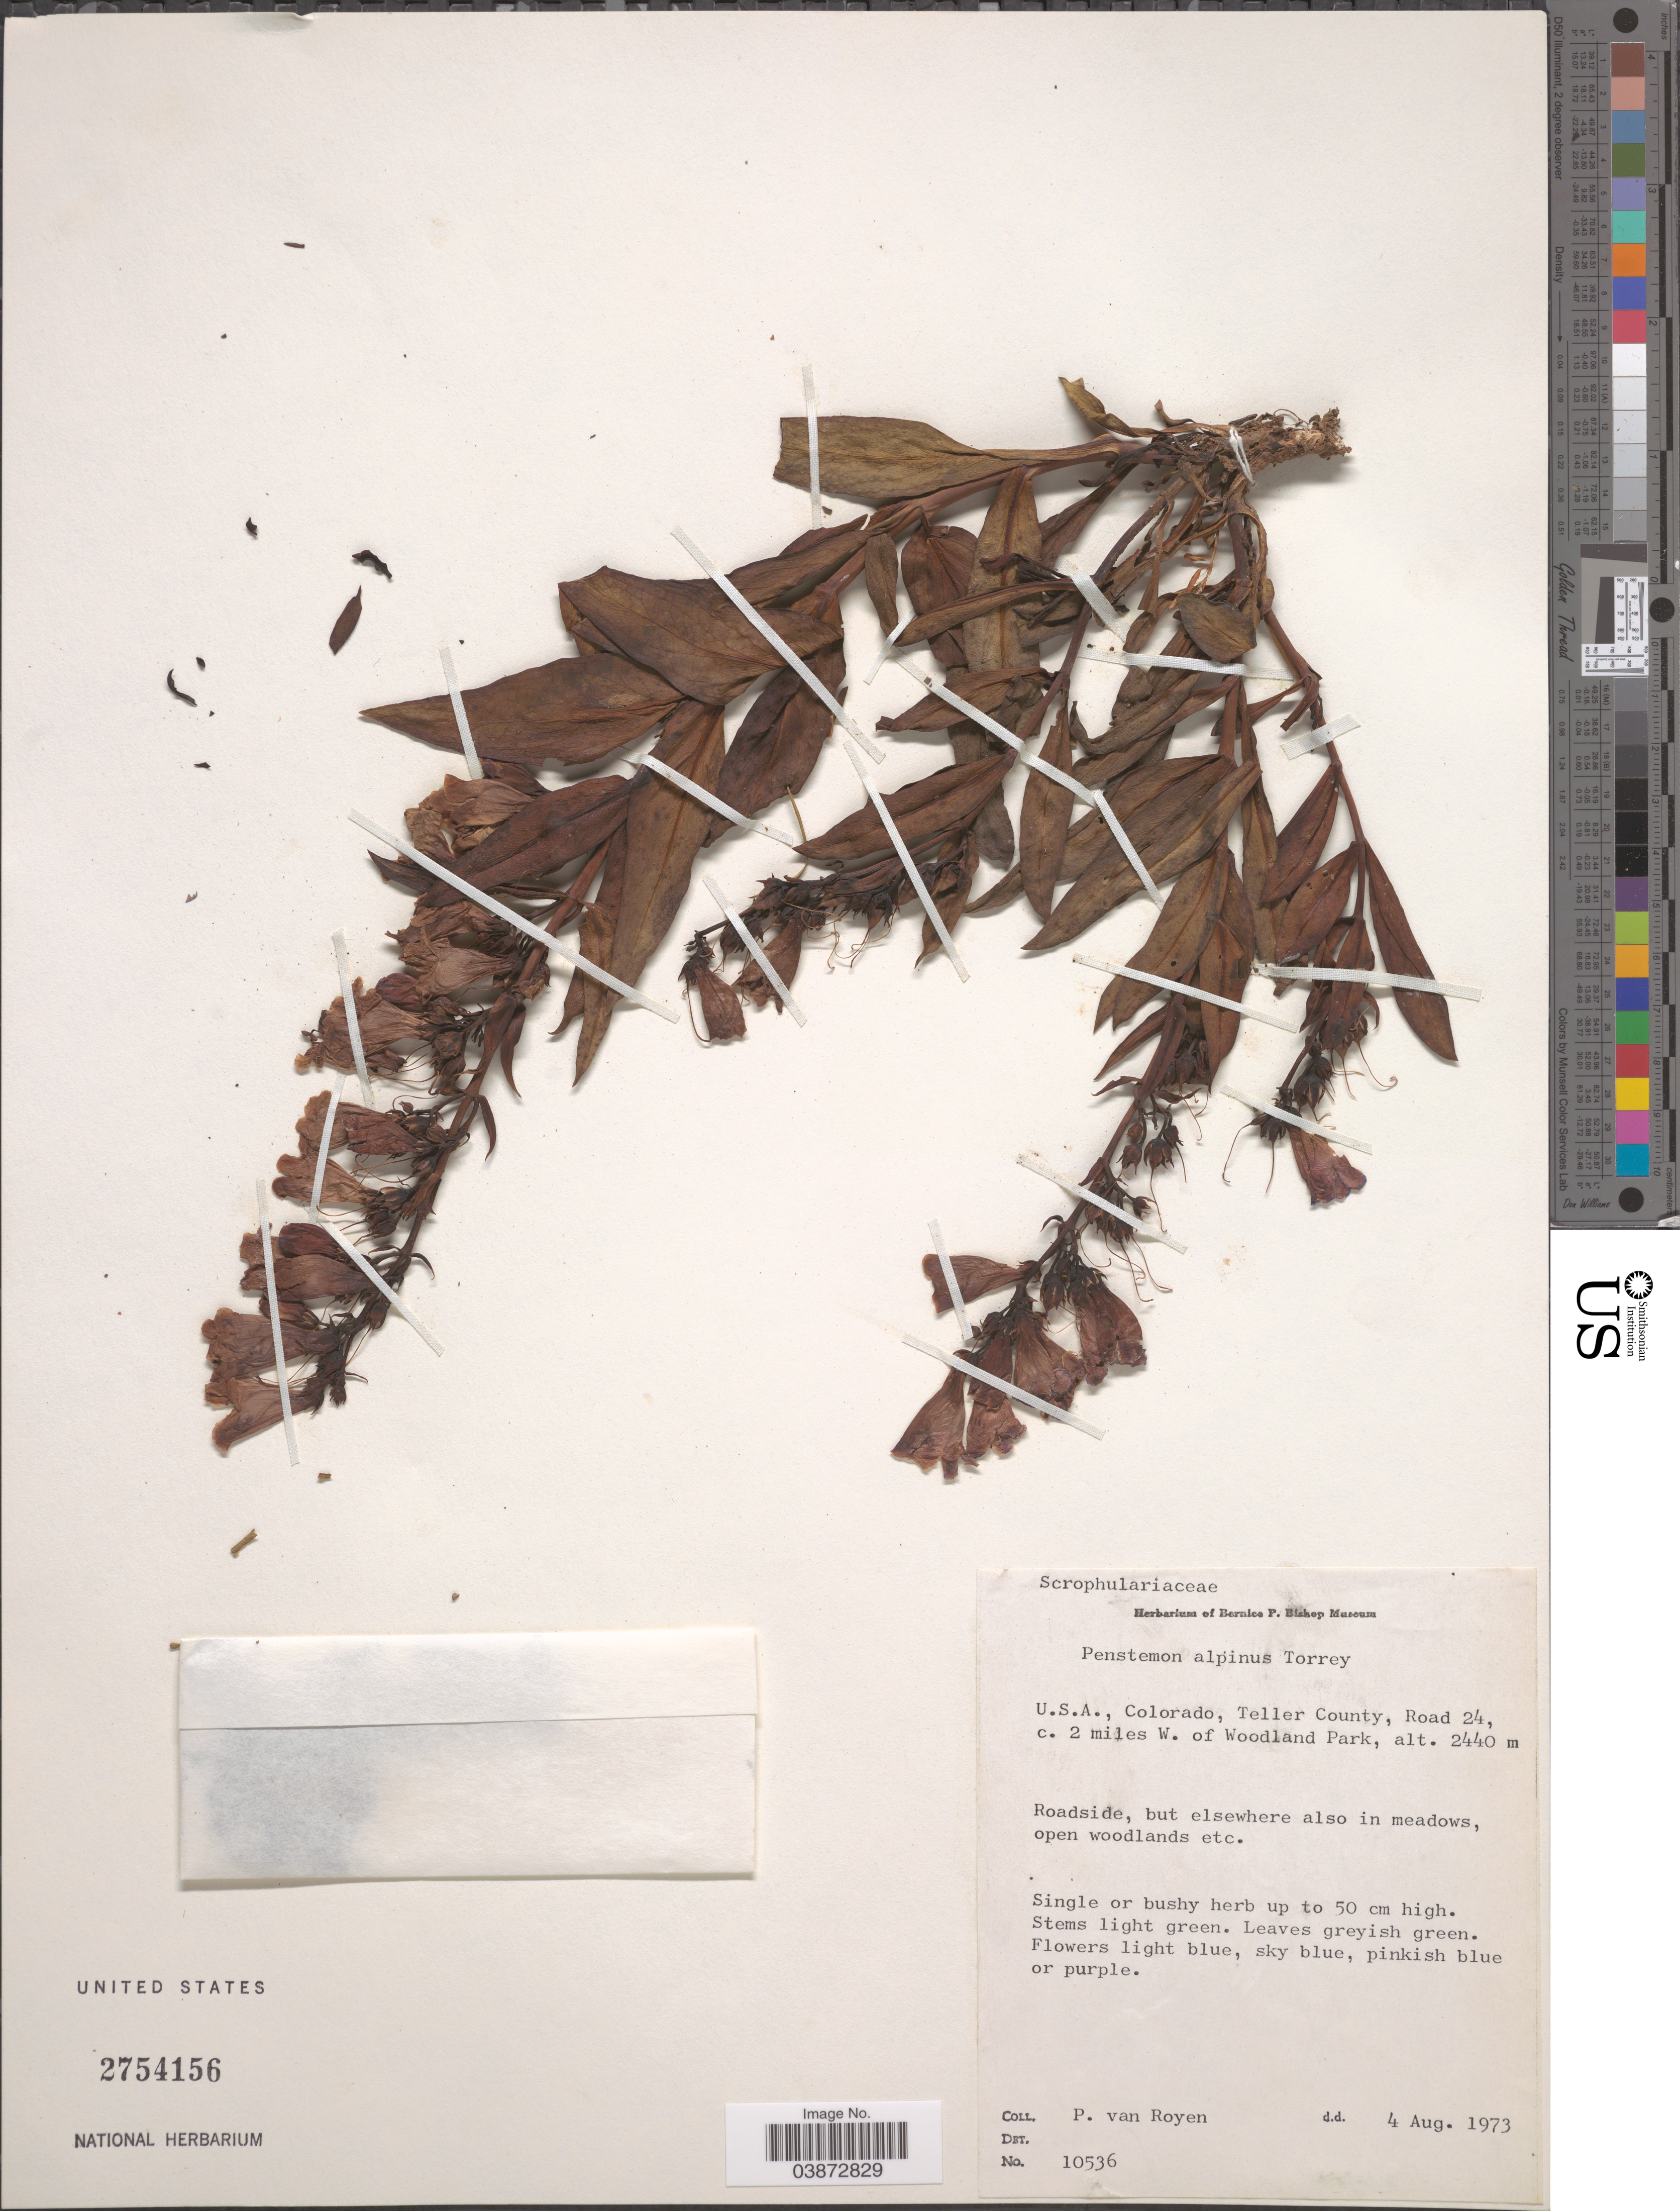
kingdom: Plantae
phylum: Tracheophyta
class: Magnoliopsida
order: Lamiales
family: Plantaginaceae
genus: Penstemon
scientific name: Penstemon alpinus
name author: Torr.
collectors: P. van Royen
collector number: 10536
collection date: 1973-08-04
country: United States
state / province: Colorado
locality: Teller County, Road 24, c. 2 miles W. of Woodland Park.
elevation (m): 2440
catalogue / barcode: US 2754156